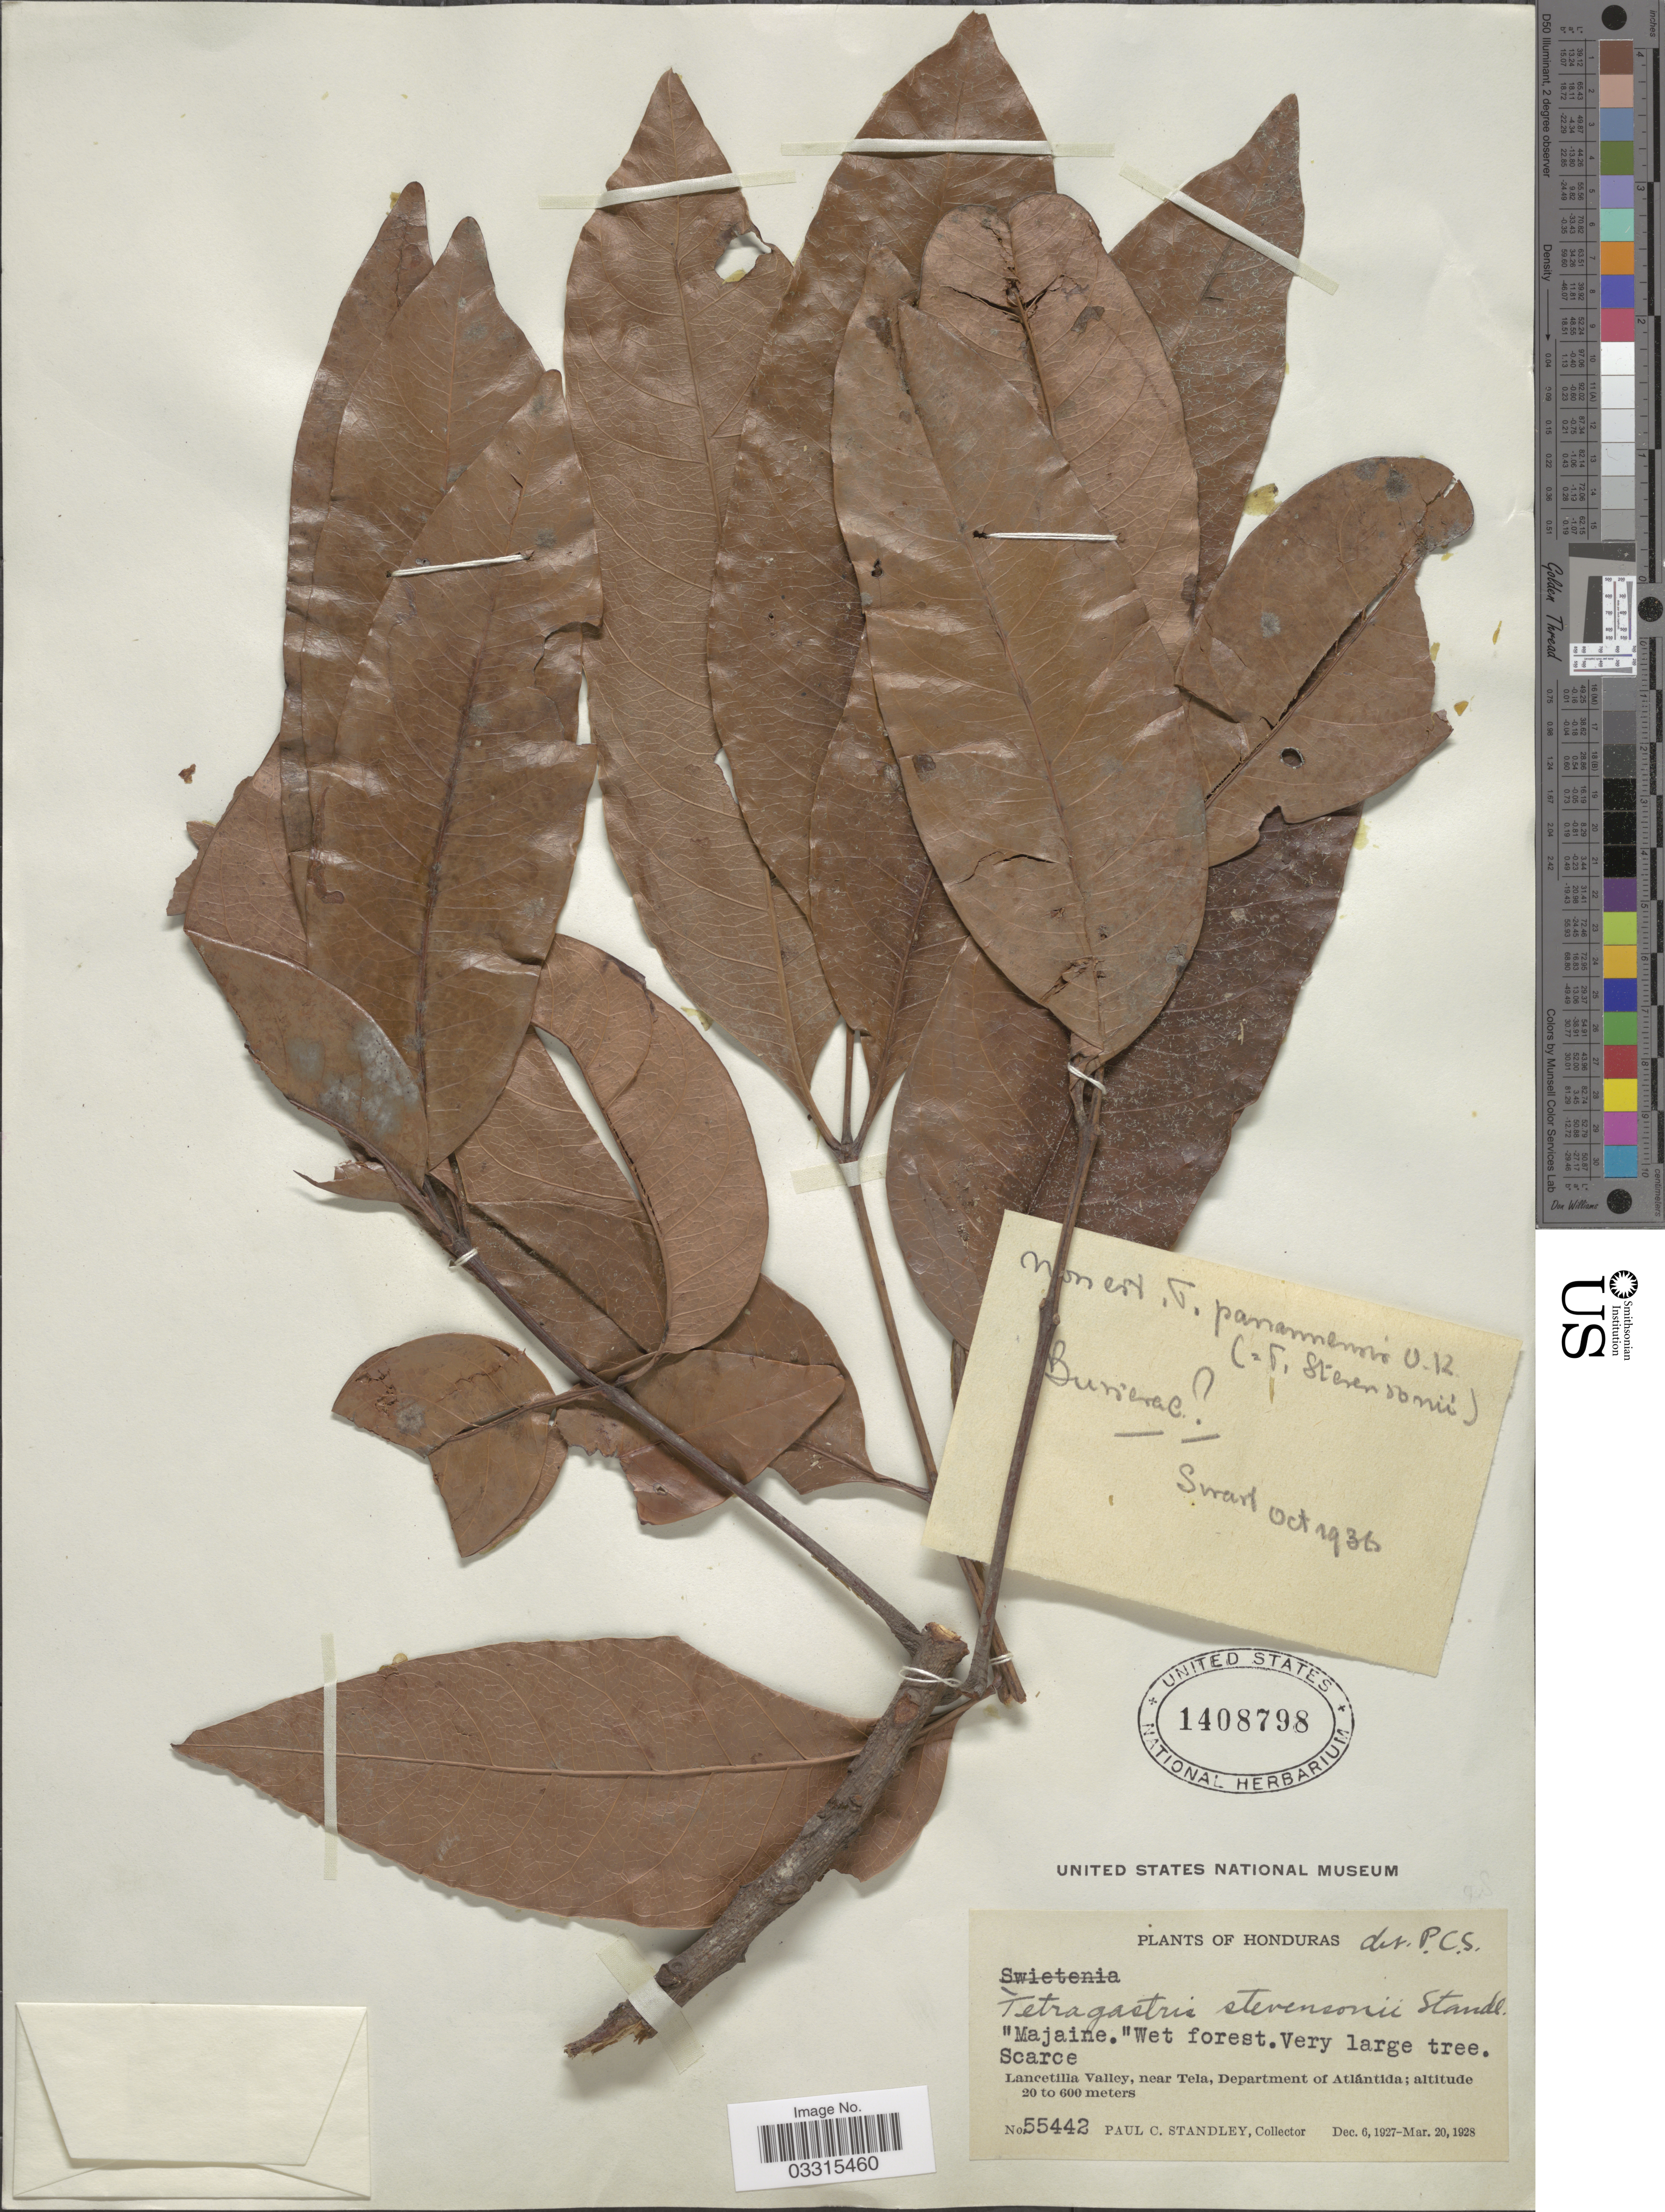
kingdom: Plantae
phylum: Tracheophyta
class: Magnoliopsida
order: Sapindales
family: Burseraceae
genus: Protium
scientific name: Protium stevensonii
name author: (Standl.) Daly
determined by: Daly, Douglas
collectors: P. C. Standley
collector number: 55442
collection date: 1927-12-06/1928-03-20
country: Honduras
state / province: Atlántida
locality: Lancetilla Valley, near Tela, Department of Atlántida.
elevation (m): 20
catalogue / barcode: US 1408798